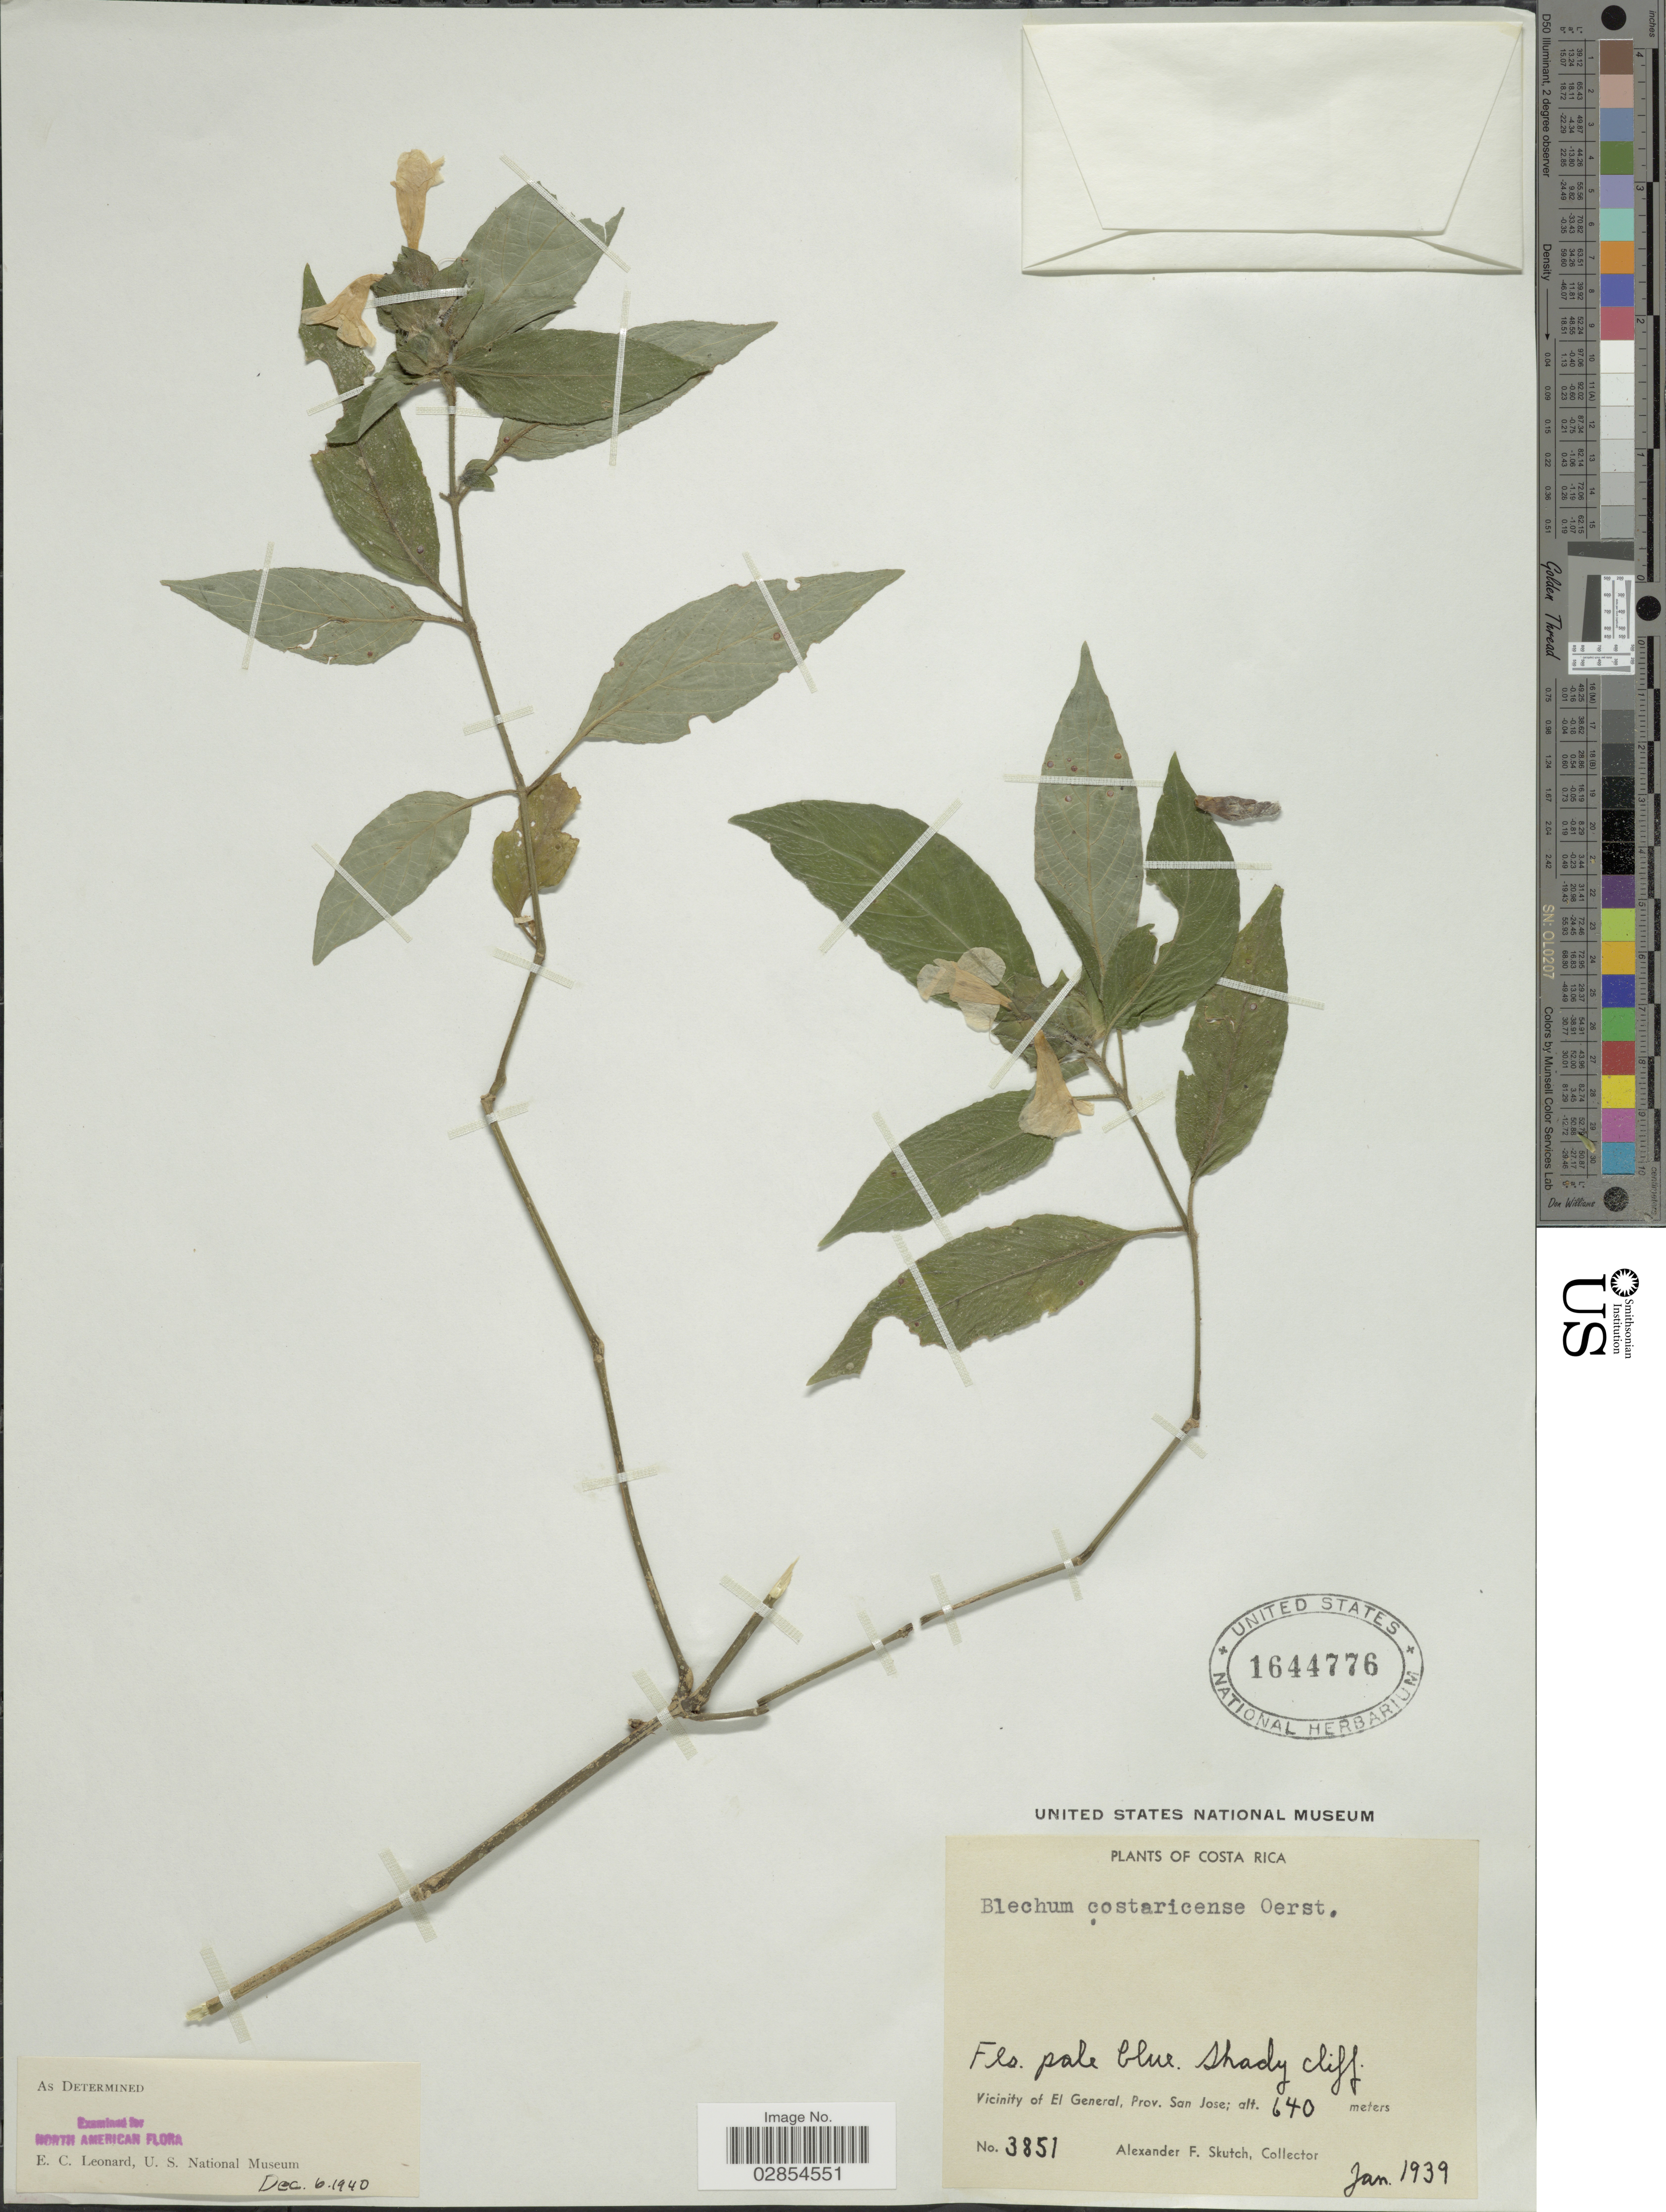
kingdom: Plantae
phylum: Tracheophyta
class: Magnoliopsida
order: Lamiales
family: Acanthaceae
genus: Blechum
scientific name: Blechum costaricense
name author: Oerst.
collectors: A. F. Skutch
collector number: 3851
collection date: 1939-01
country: Costa Rica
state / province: San José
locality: Vicinity of El General, Prov. San Jose.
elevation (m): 640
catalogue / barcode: US 1644776